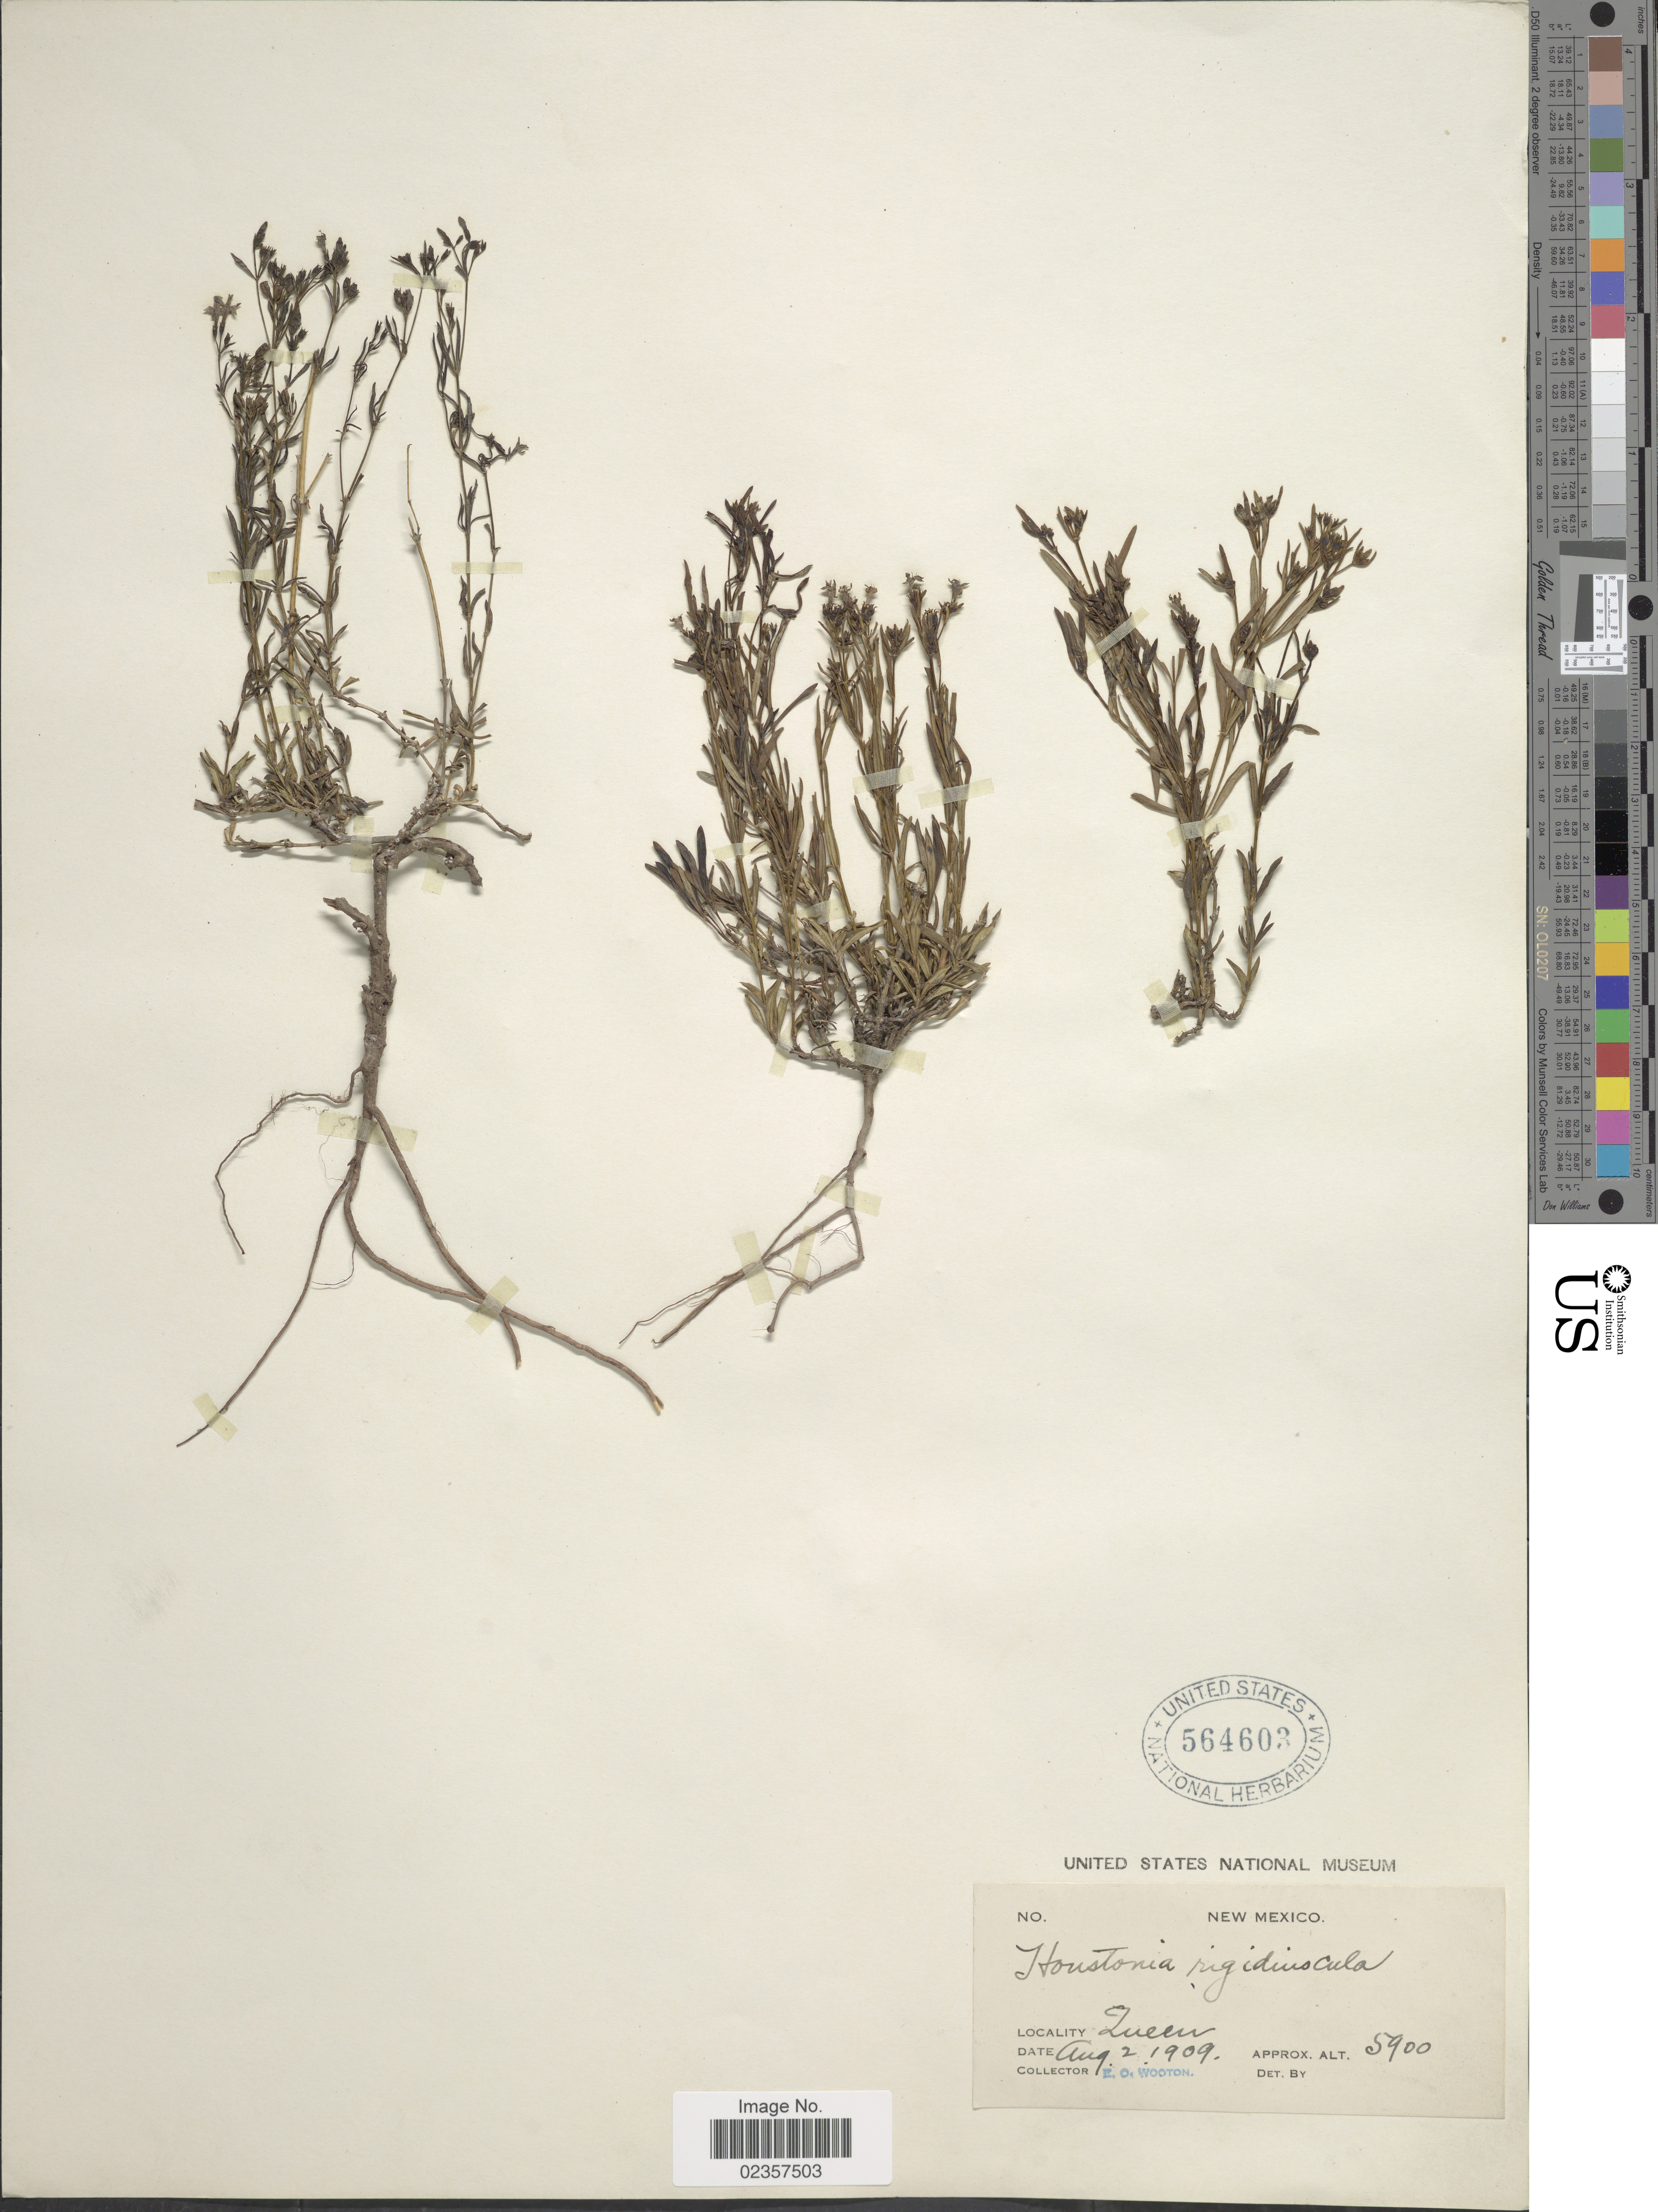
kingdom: Plantae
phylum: Tracheophyta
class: Magnoliopsida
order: Gentianales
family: Rubiaceae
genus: Houstonia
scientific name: Houstonia nigricans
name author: (Lam.) Fernald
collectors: E. O. Wooton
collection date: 1909-08-02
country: United States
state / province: New Mexico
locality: Queen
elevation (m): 1798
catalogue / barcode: US 564603